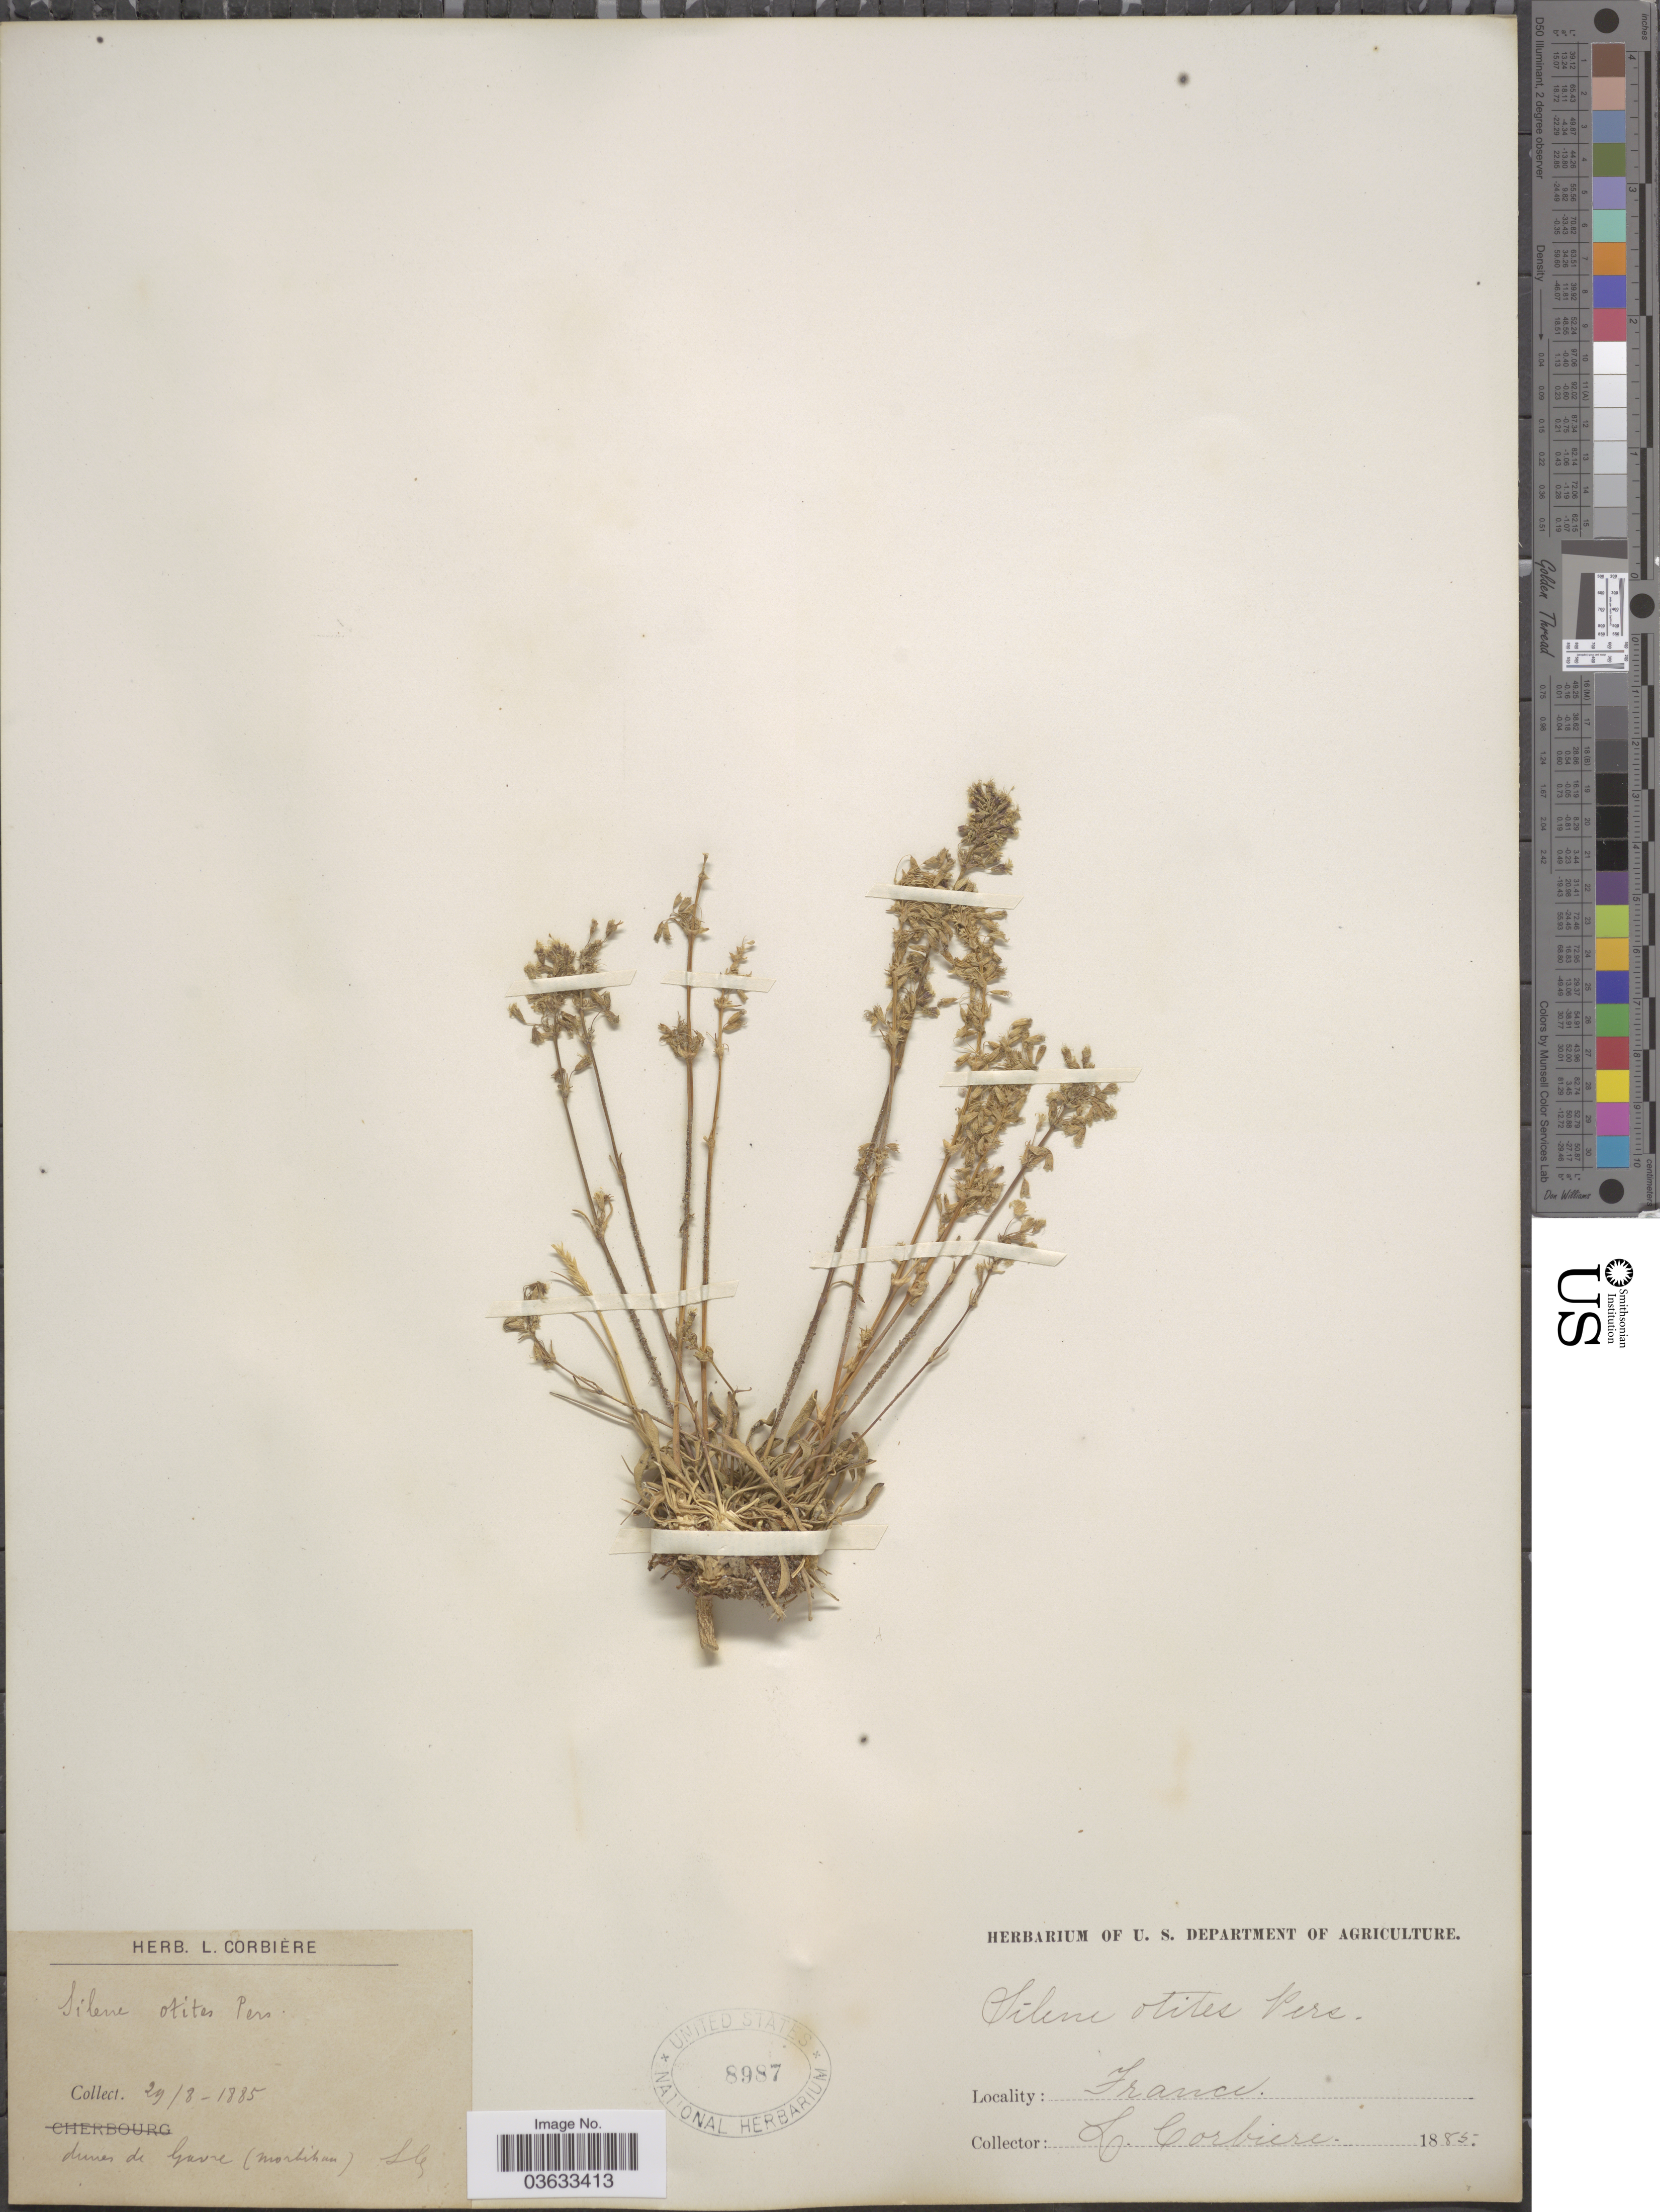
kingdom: Plantae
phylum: Tracheophyta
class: Magnoliopsida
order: Caryophyllales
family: Caryophyllaceae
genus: Silene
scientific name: Silene otites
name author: (L.) Wibel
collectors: L. Corbière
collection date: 1885-08-29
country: France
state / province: Bretagne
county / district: Morbihan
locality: Dunes de Gavre (Morbihan).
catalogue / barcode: US 8987